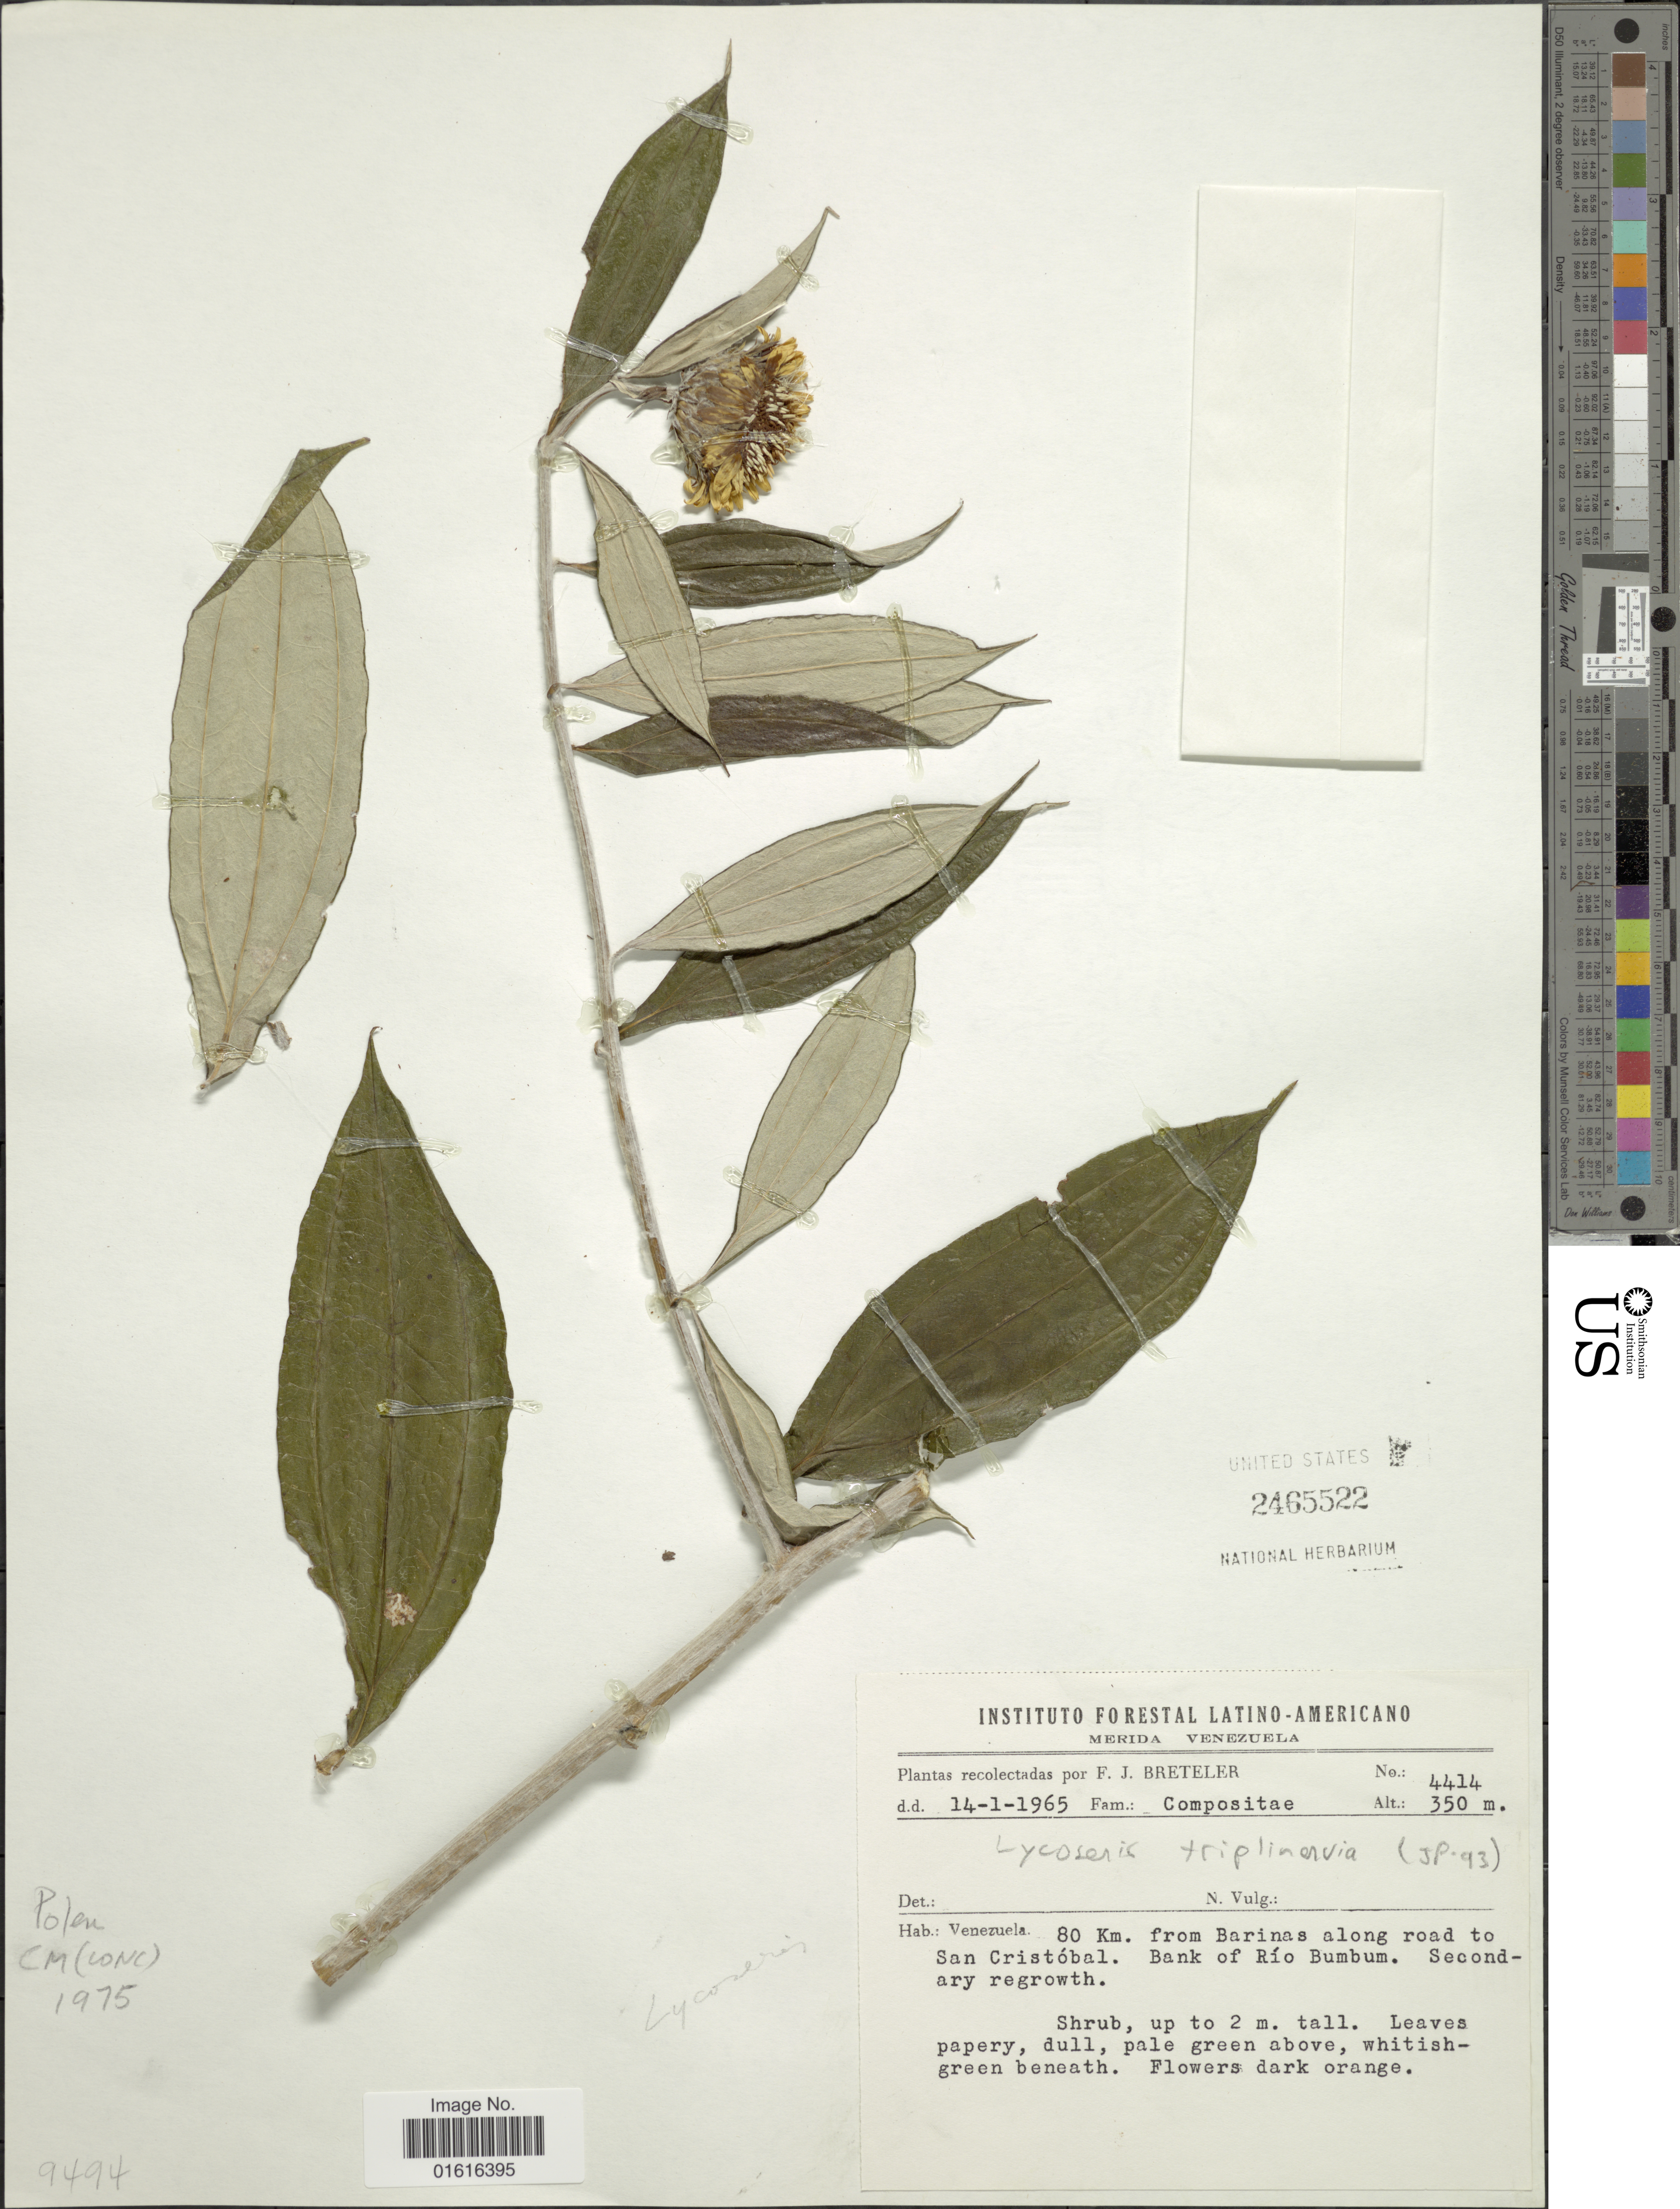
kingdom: Plantae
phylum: Tracheophyta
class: Magnoliopsida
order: Asterales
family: Asteraceae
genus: Lycoseris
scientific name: Lycoseris triplinervia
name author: Less.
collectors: F. J. Breteler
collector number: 4414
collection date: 1965-01-14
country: Venezuela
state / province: Mérida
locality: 80 km from Barinas along road to San Cristobal. Bank of Rio Bumbum.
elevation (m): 350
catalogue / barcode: US 2465522